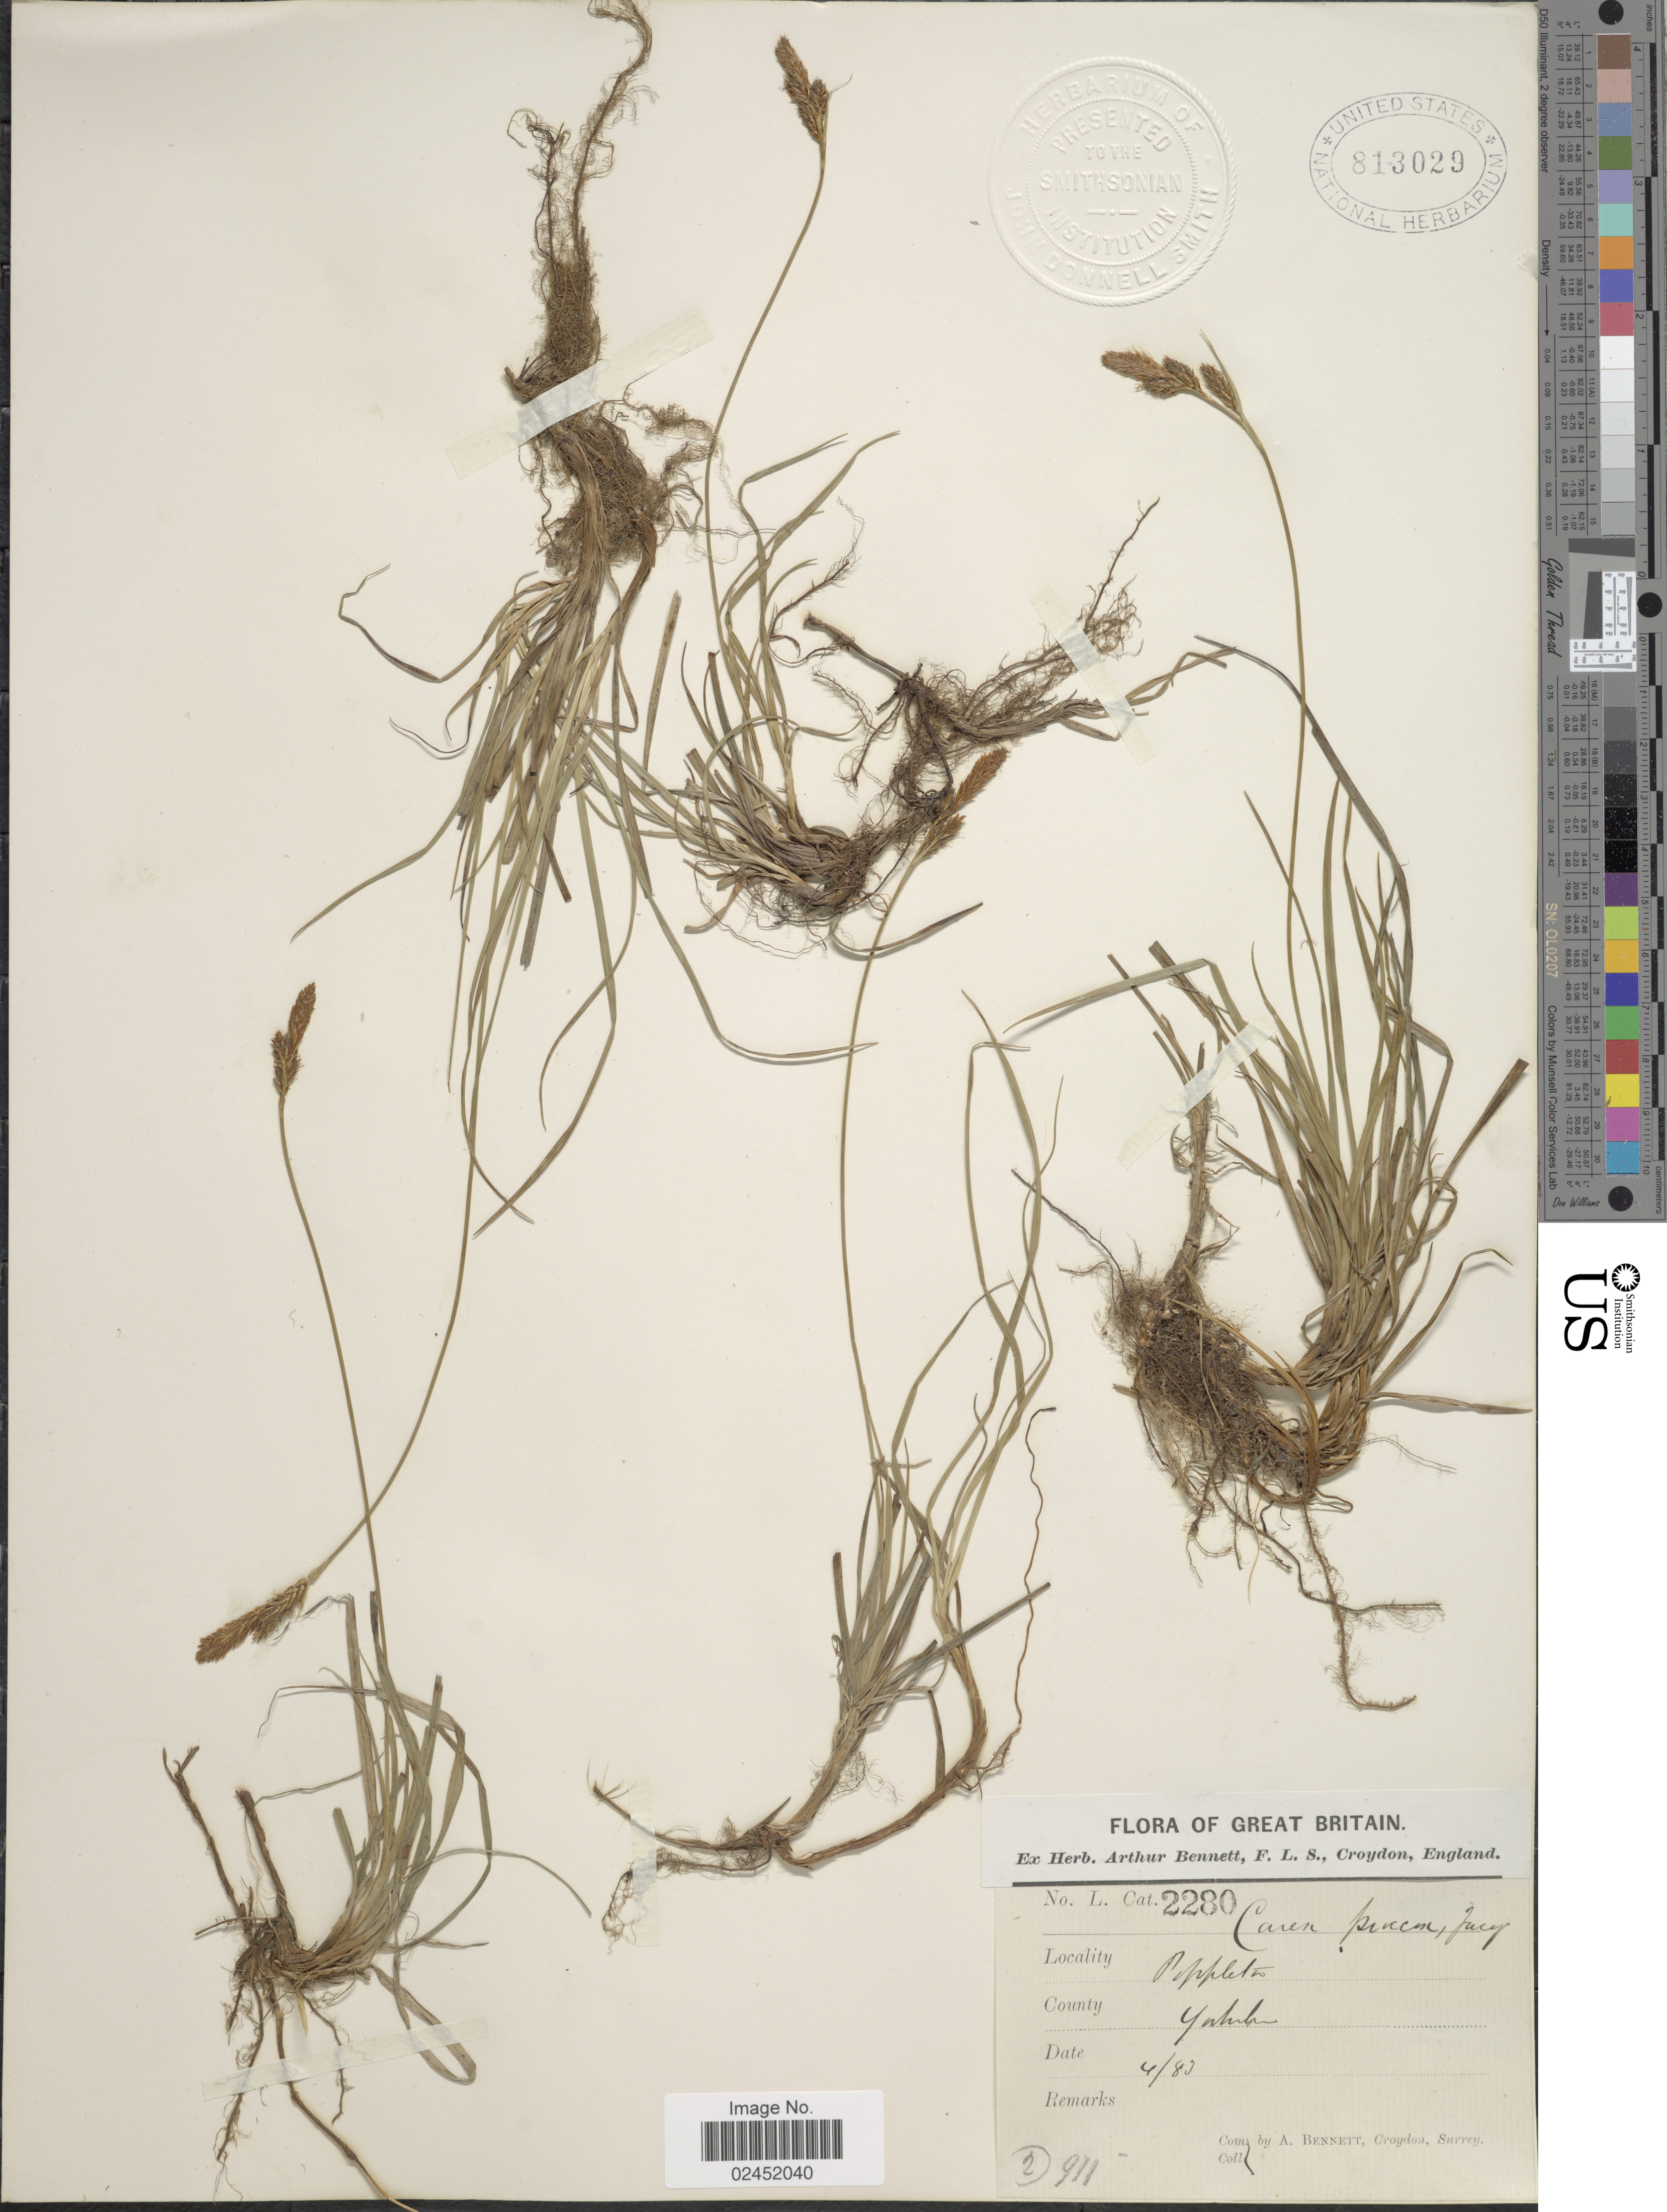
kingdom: Plantae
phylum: Tracheophyta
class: Liliopsida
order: Poales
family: Cyperaceae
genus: Carex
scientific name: Carex praecox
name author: Schreb.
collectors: A. Bennett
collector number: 2280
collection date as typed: Transcribed d/m/y: /4/83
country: United Kingdom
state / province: England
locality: Great Britain, Poppleta, County Yorkshire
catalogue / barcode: US 813029